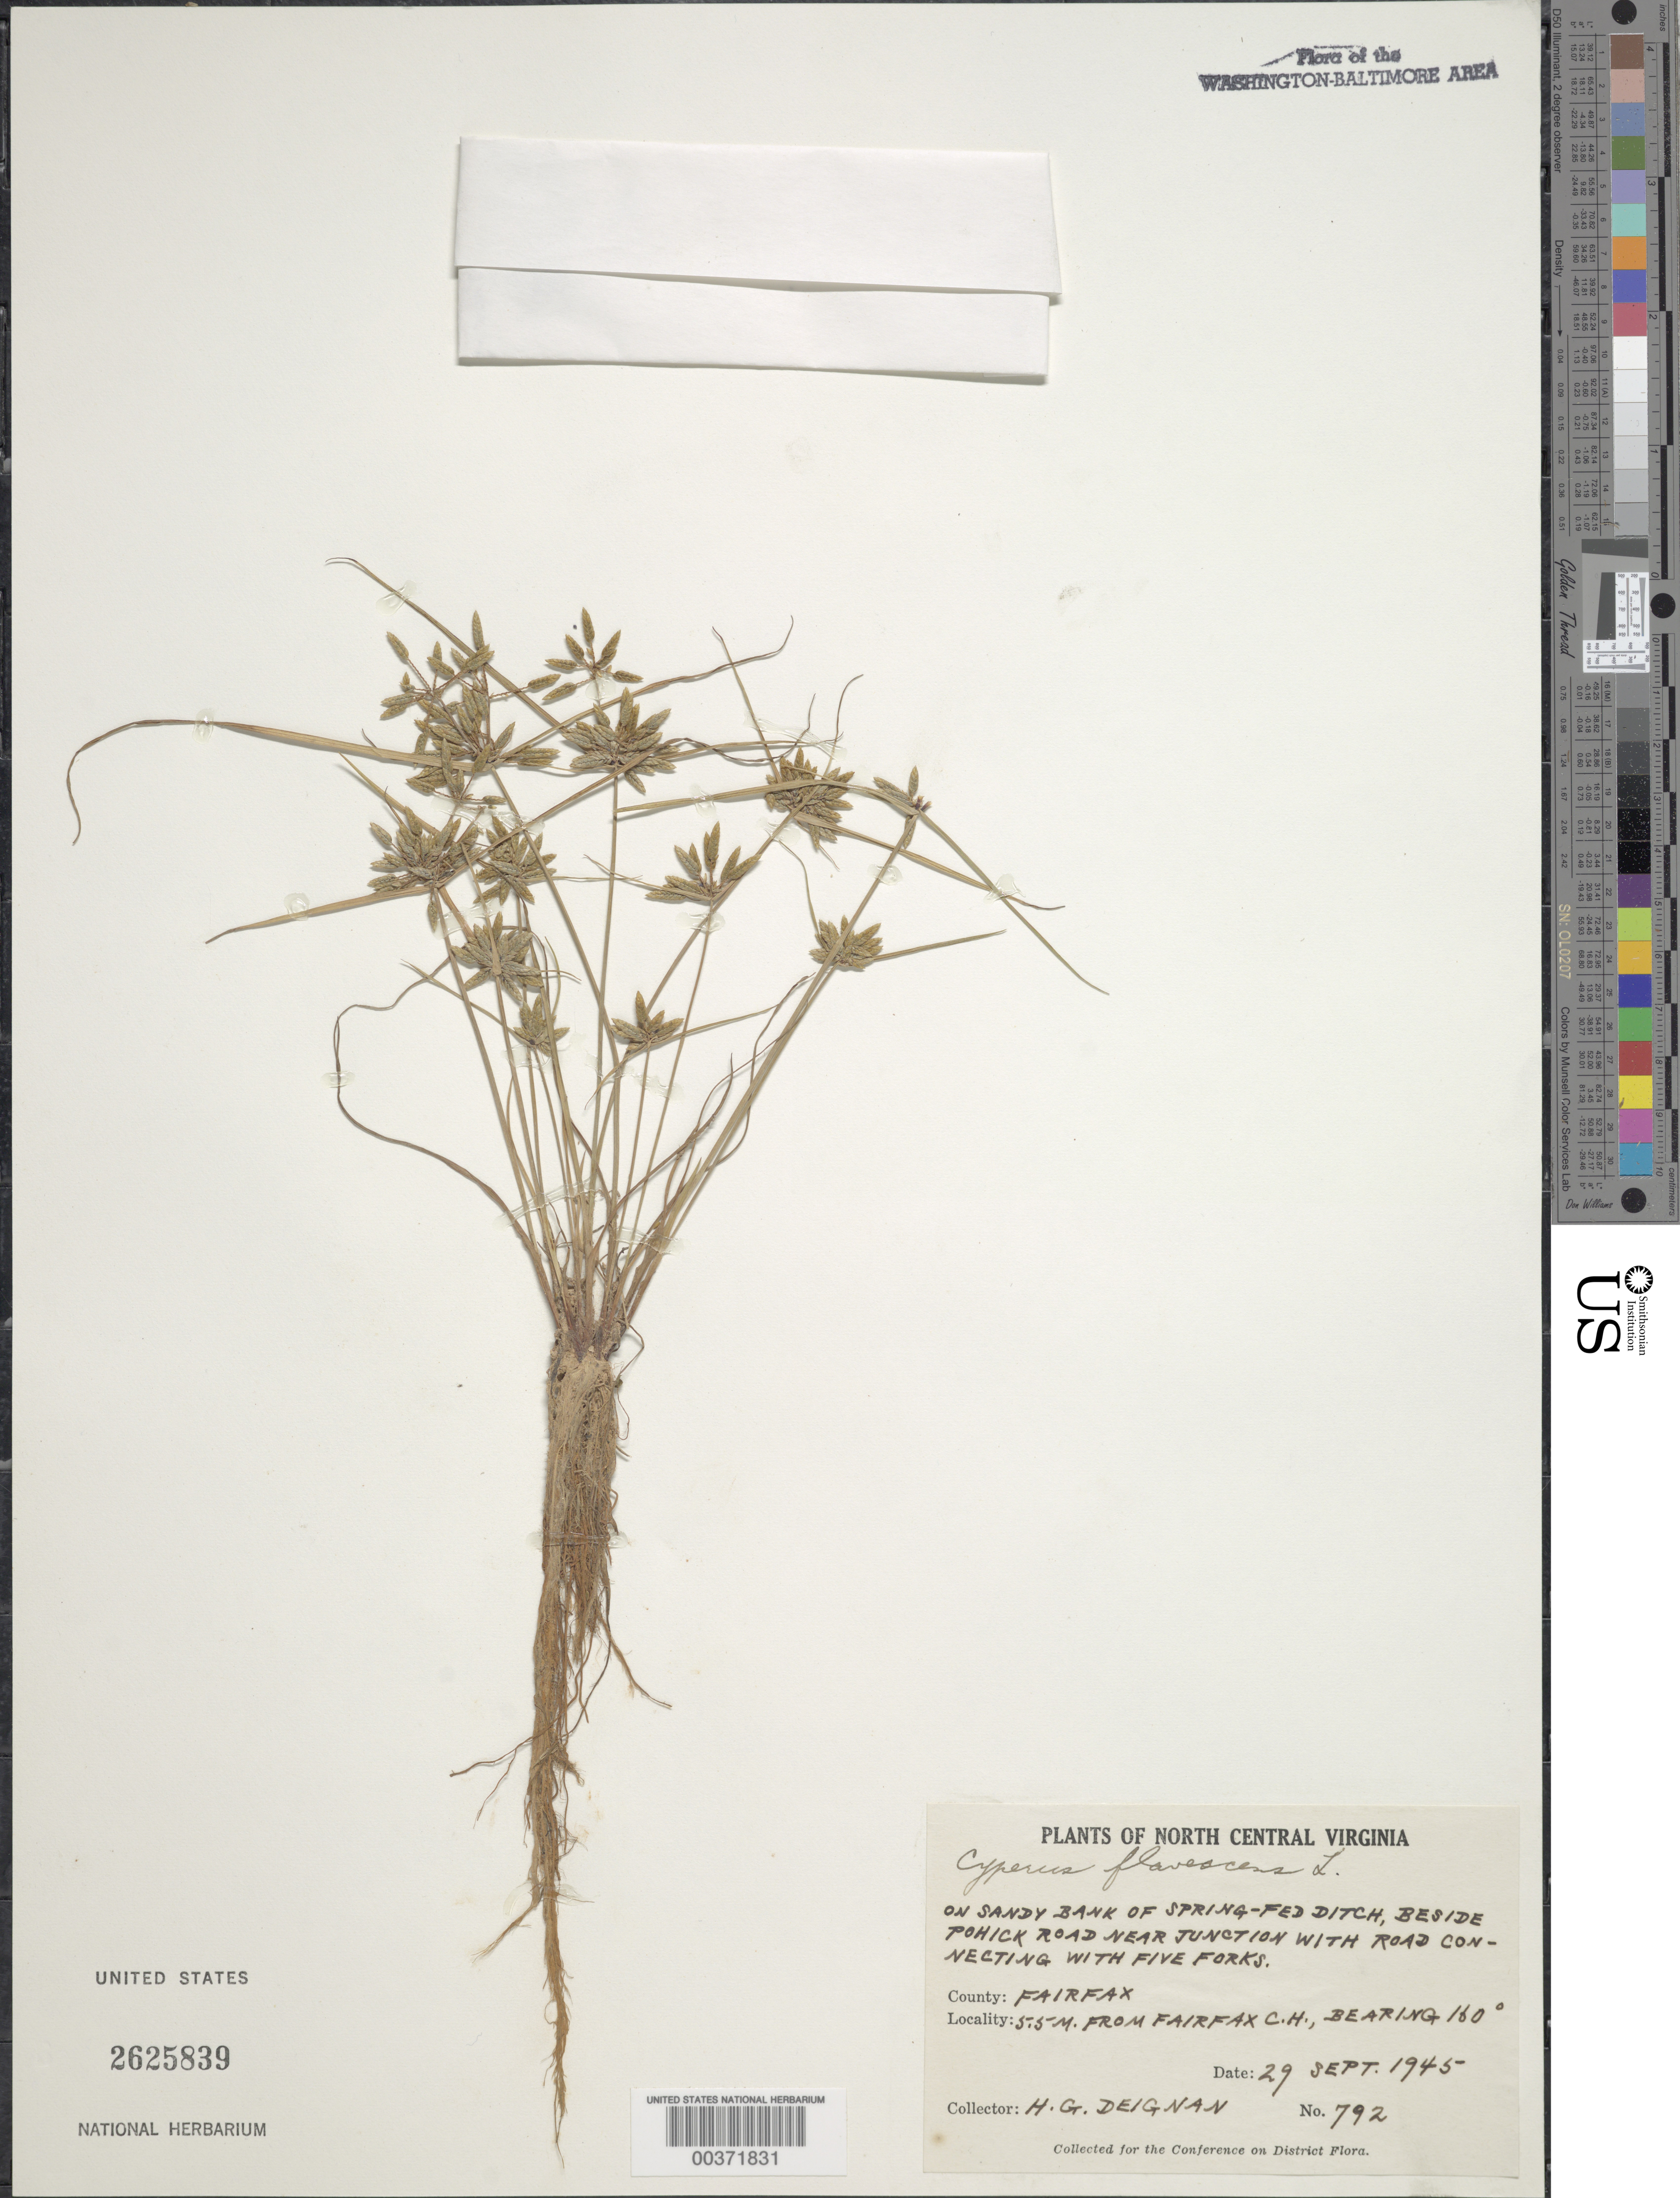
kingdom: Plantae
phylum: Tracheophyta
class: Liliopsida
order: Poales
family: Cyperaceae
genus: Cyperus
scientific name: Cyperus flavescens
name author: L.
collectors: H. Deignan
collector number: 792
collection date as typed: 29 Sep 1945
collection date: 1945-09-29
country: United States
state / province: Virginia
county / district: Fairfax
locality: Pohick Road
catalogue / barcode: US 2625839